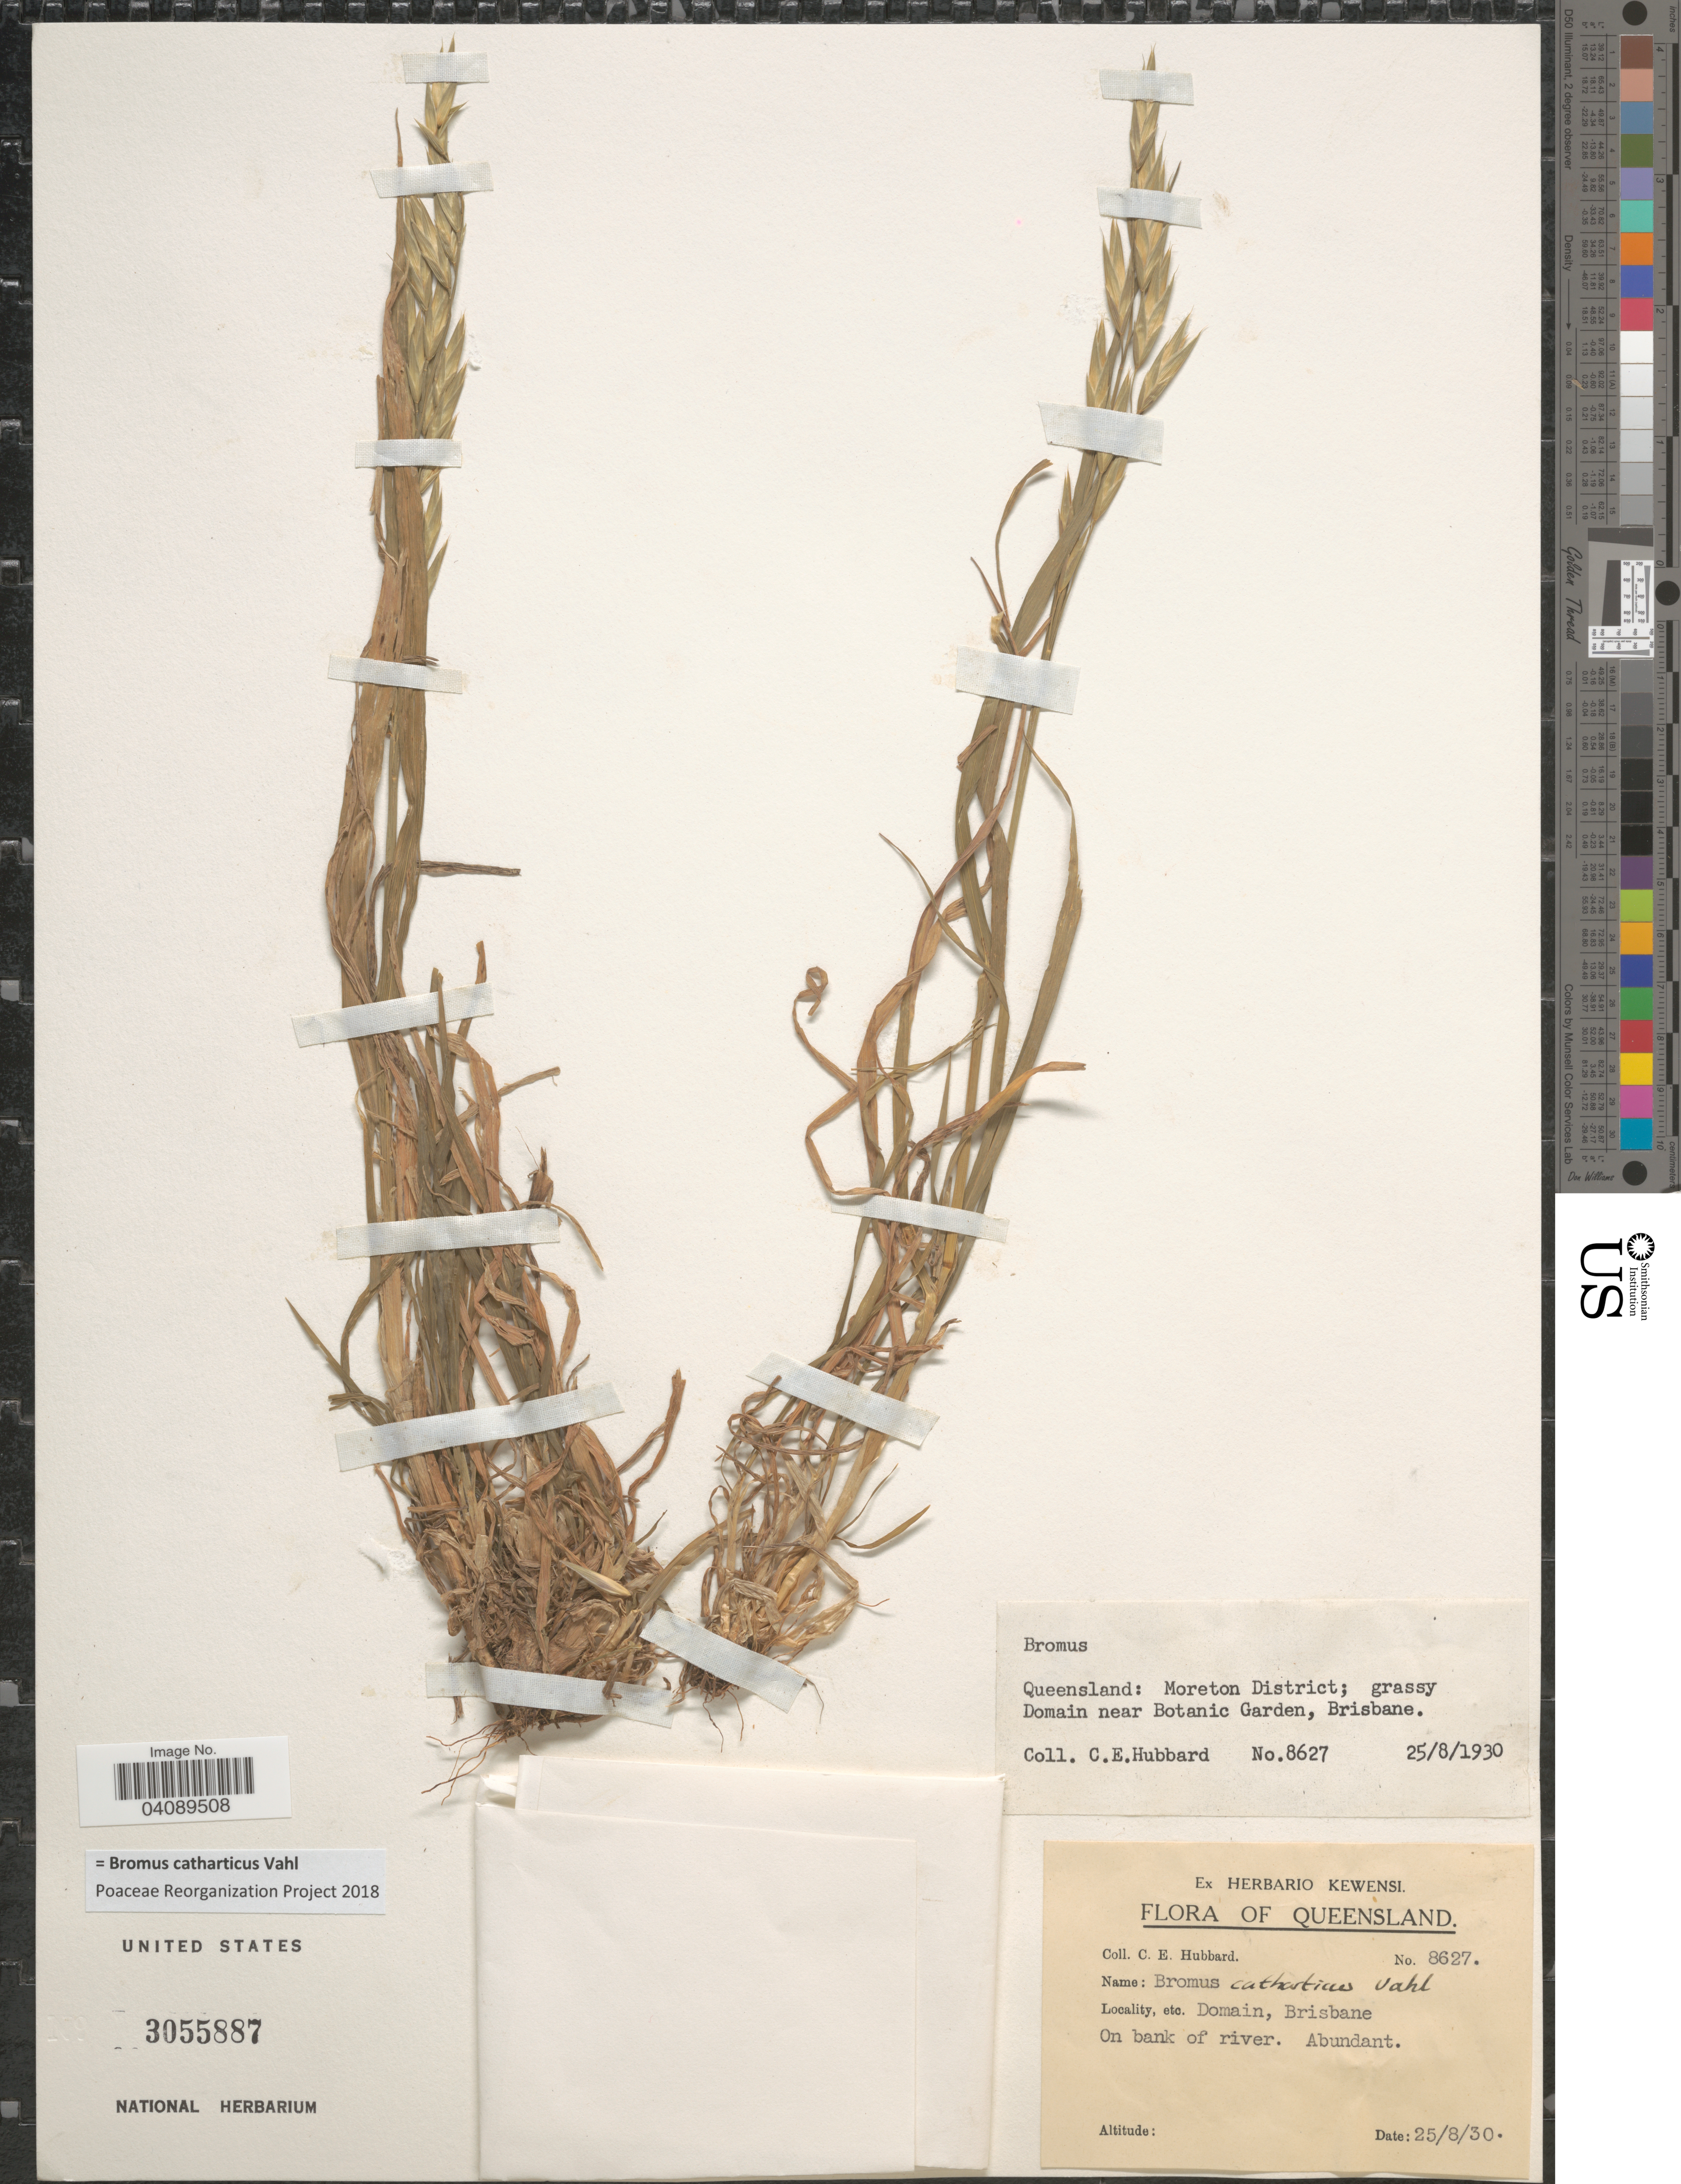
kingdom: Plantae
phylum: Tracheophyta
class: Liliopsida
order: Poales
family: Poaceae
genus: Bromus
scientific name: Bromus catharticus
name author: Vahl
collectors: C. E. Hubbard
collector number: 8627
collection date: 1930-08-25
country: Australia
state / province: Queensland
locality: Moreton District; grassy. Domain near Botanic Garden, Brisbane. On bank of river.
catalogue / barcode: US 3055887